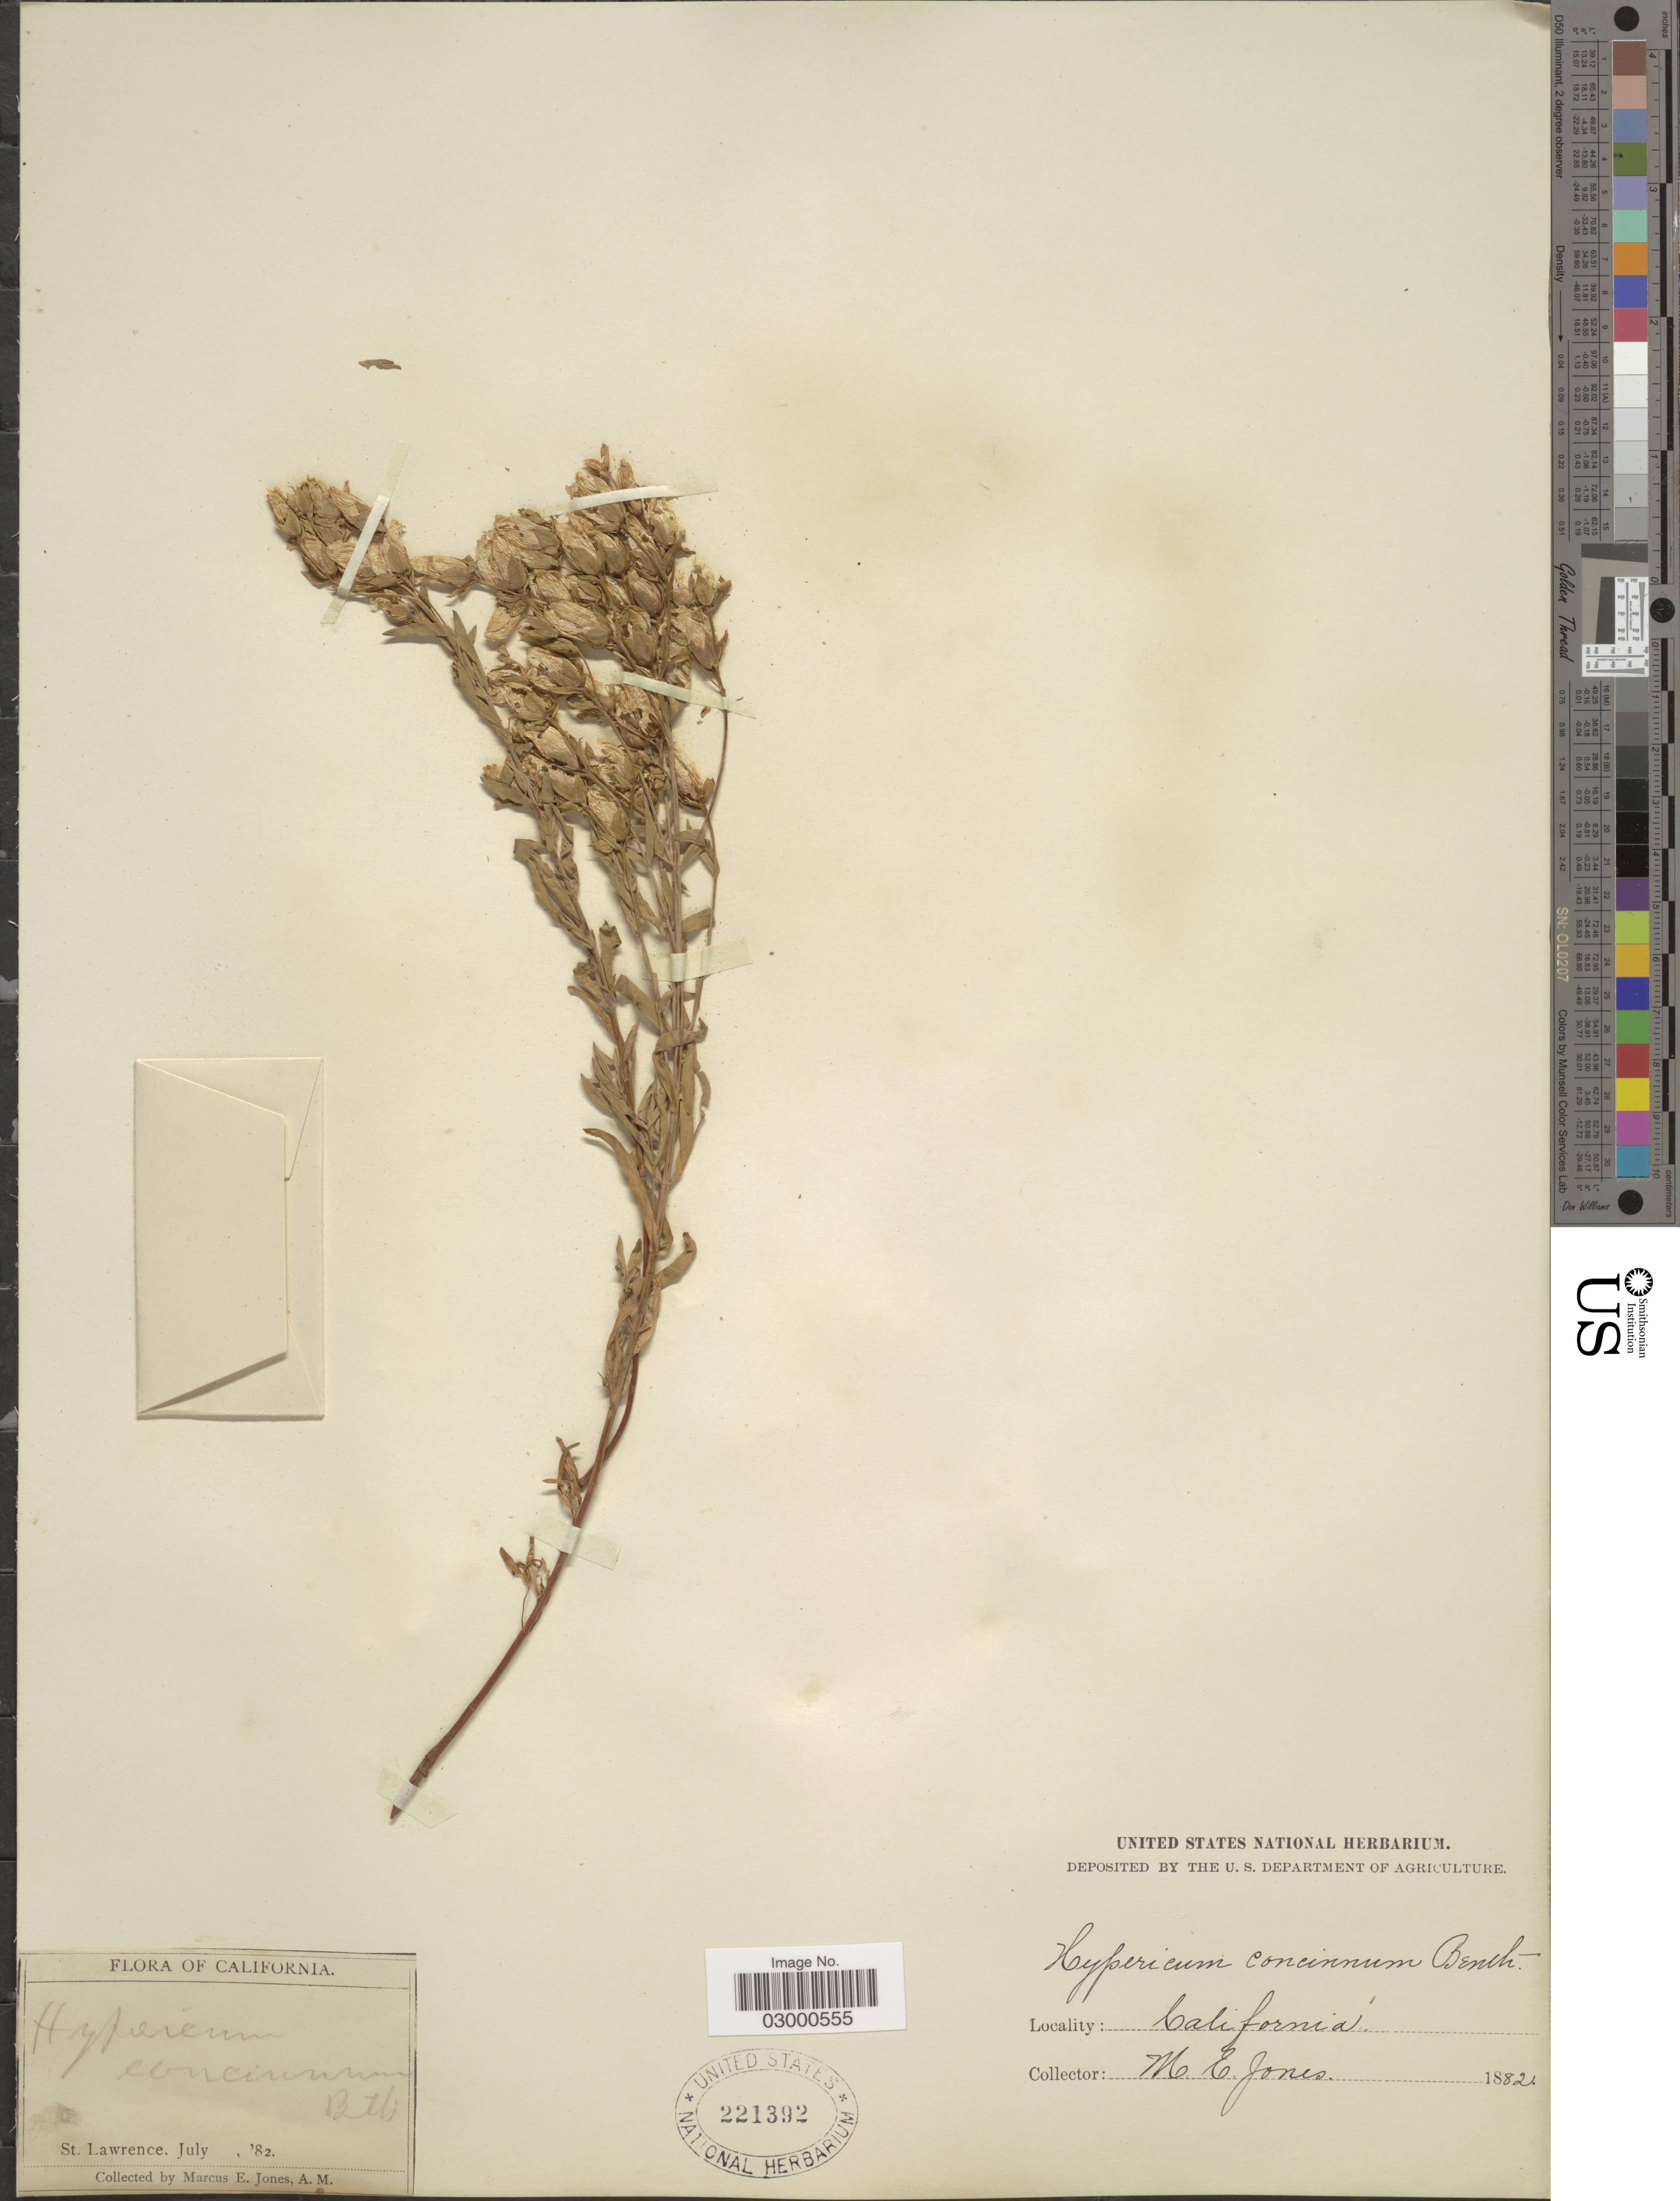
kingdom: Plantae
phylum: Tracheophyta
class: Magnoliopsida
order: Malpighiales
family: Hypericaceae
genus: Hypericum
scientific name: Hypericum concinnum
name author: Benth.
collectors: M. E. Jones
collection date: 1882-07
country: United States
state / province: California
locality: St. Lawrence.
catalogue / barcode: US 221392